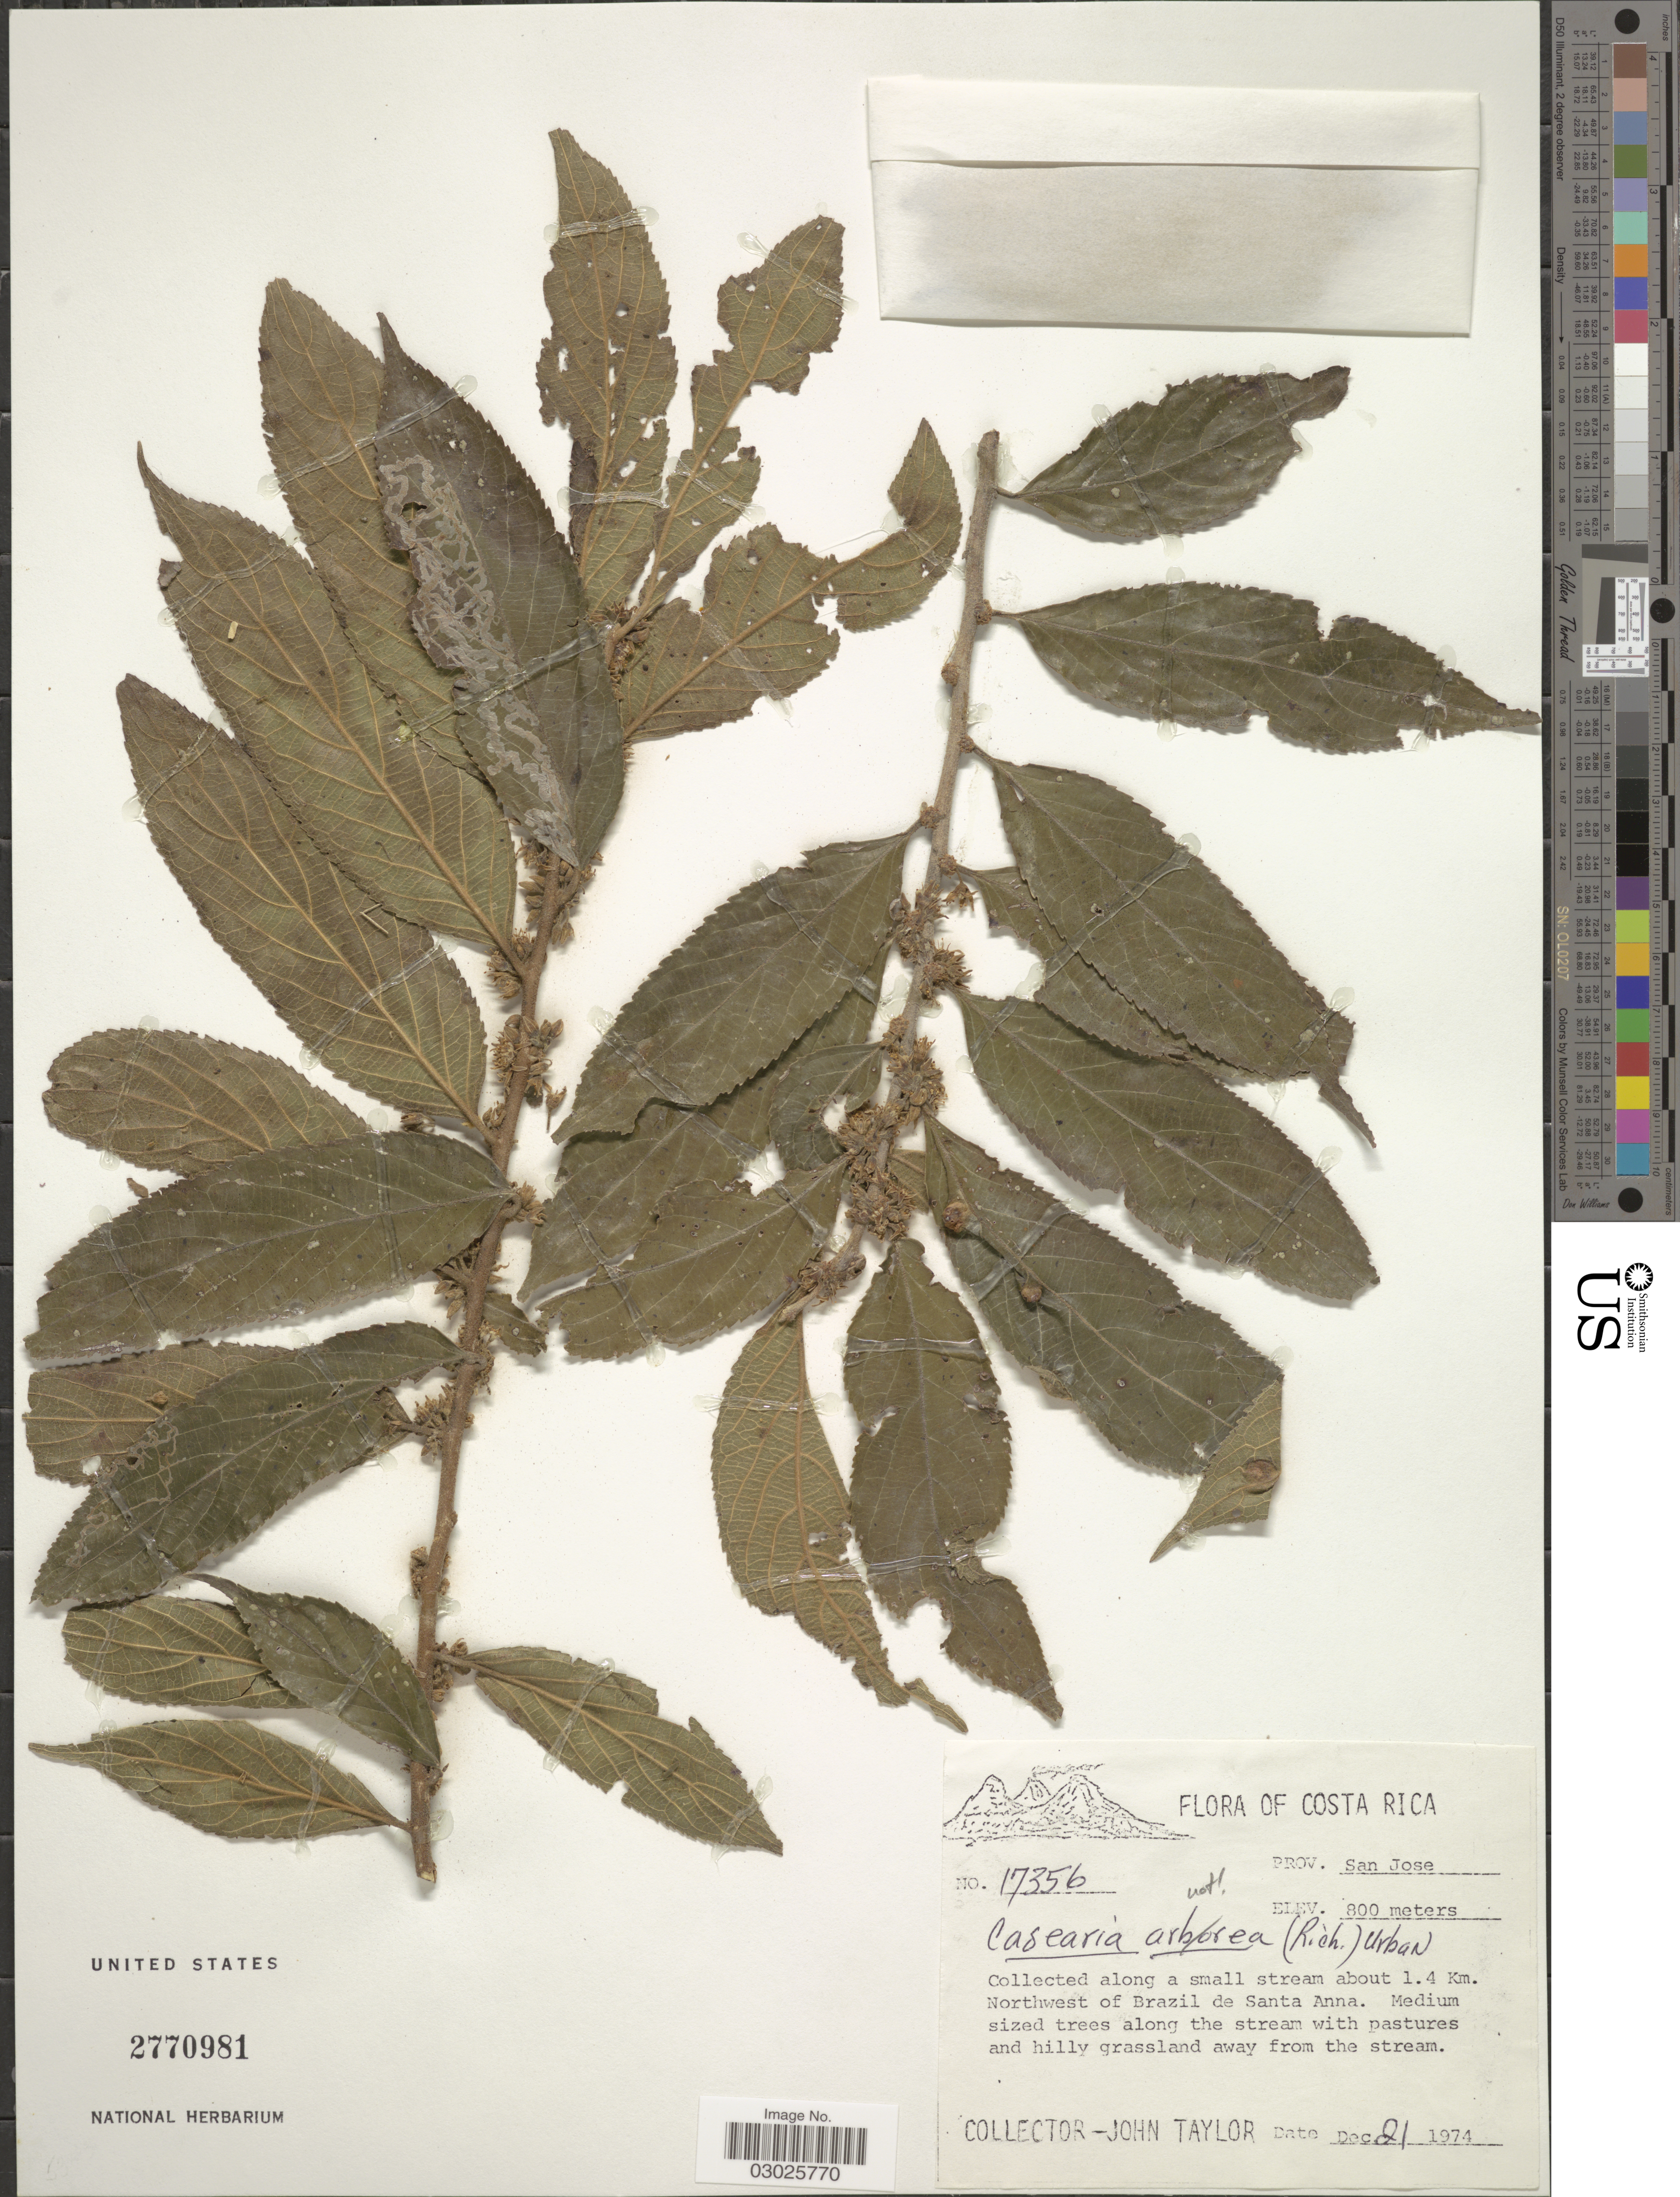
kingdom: Plantae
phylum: Tracheophyta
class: Magnoliopsida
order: Malpighiales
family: Salicaceae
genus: Casearia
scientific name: Casearia sp.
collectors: J. Taylor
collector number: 17356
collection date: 1974-12-21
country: Costa Rica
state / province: San José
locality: Along a small stream about 1.4 Km. Northwest of Brazil de Santa Anna.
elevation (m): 800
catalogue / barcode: US 2770981